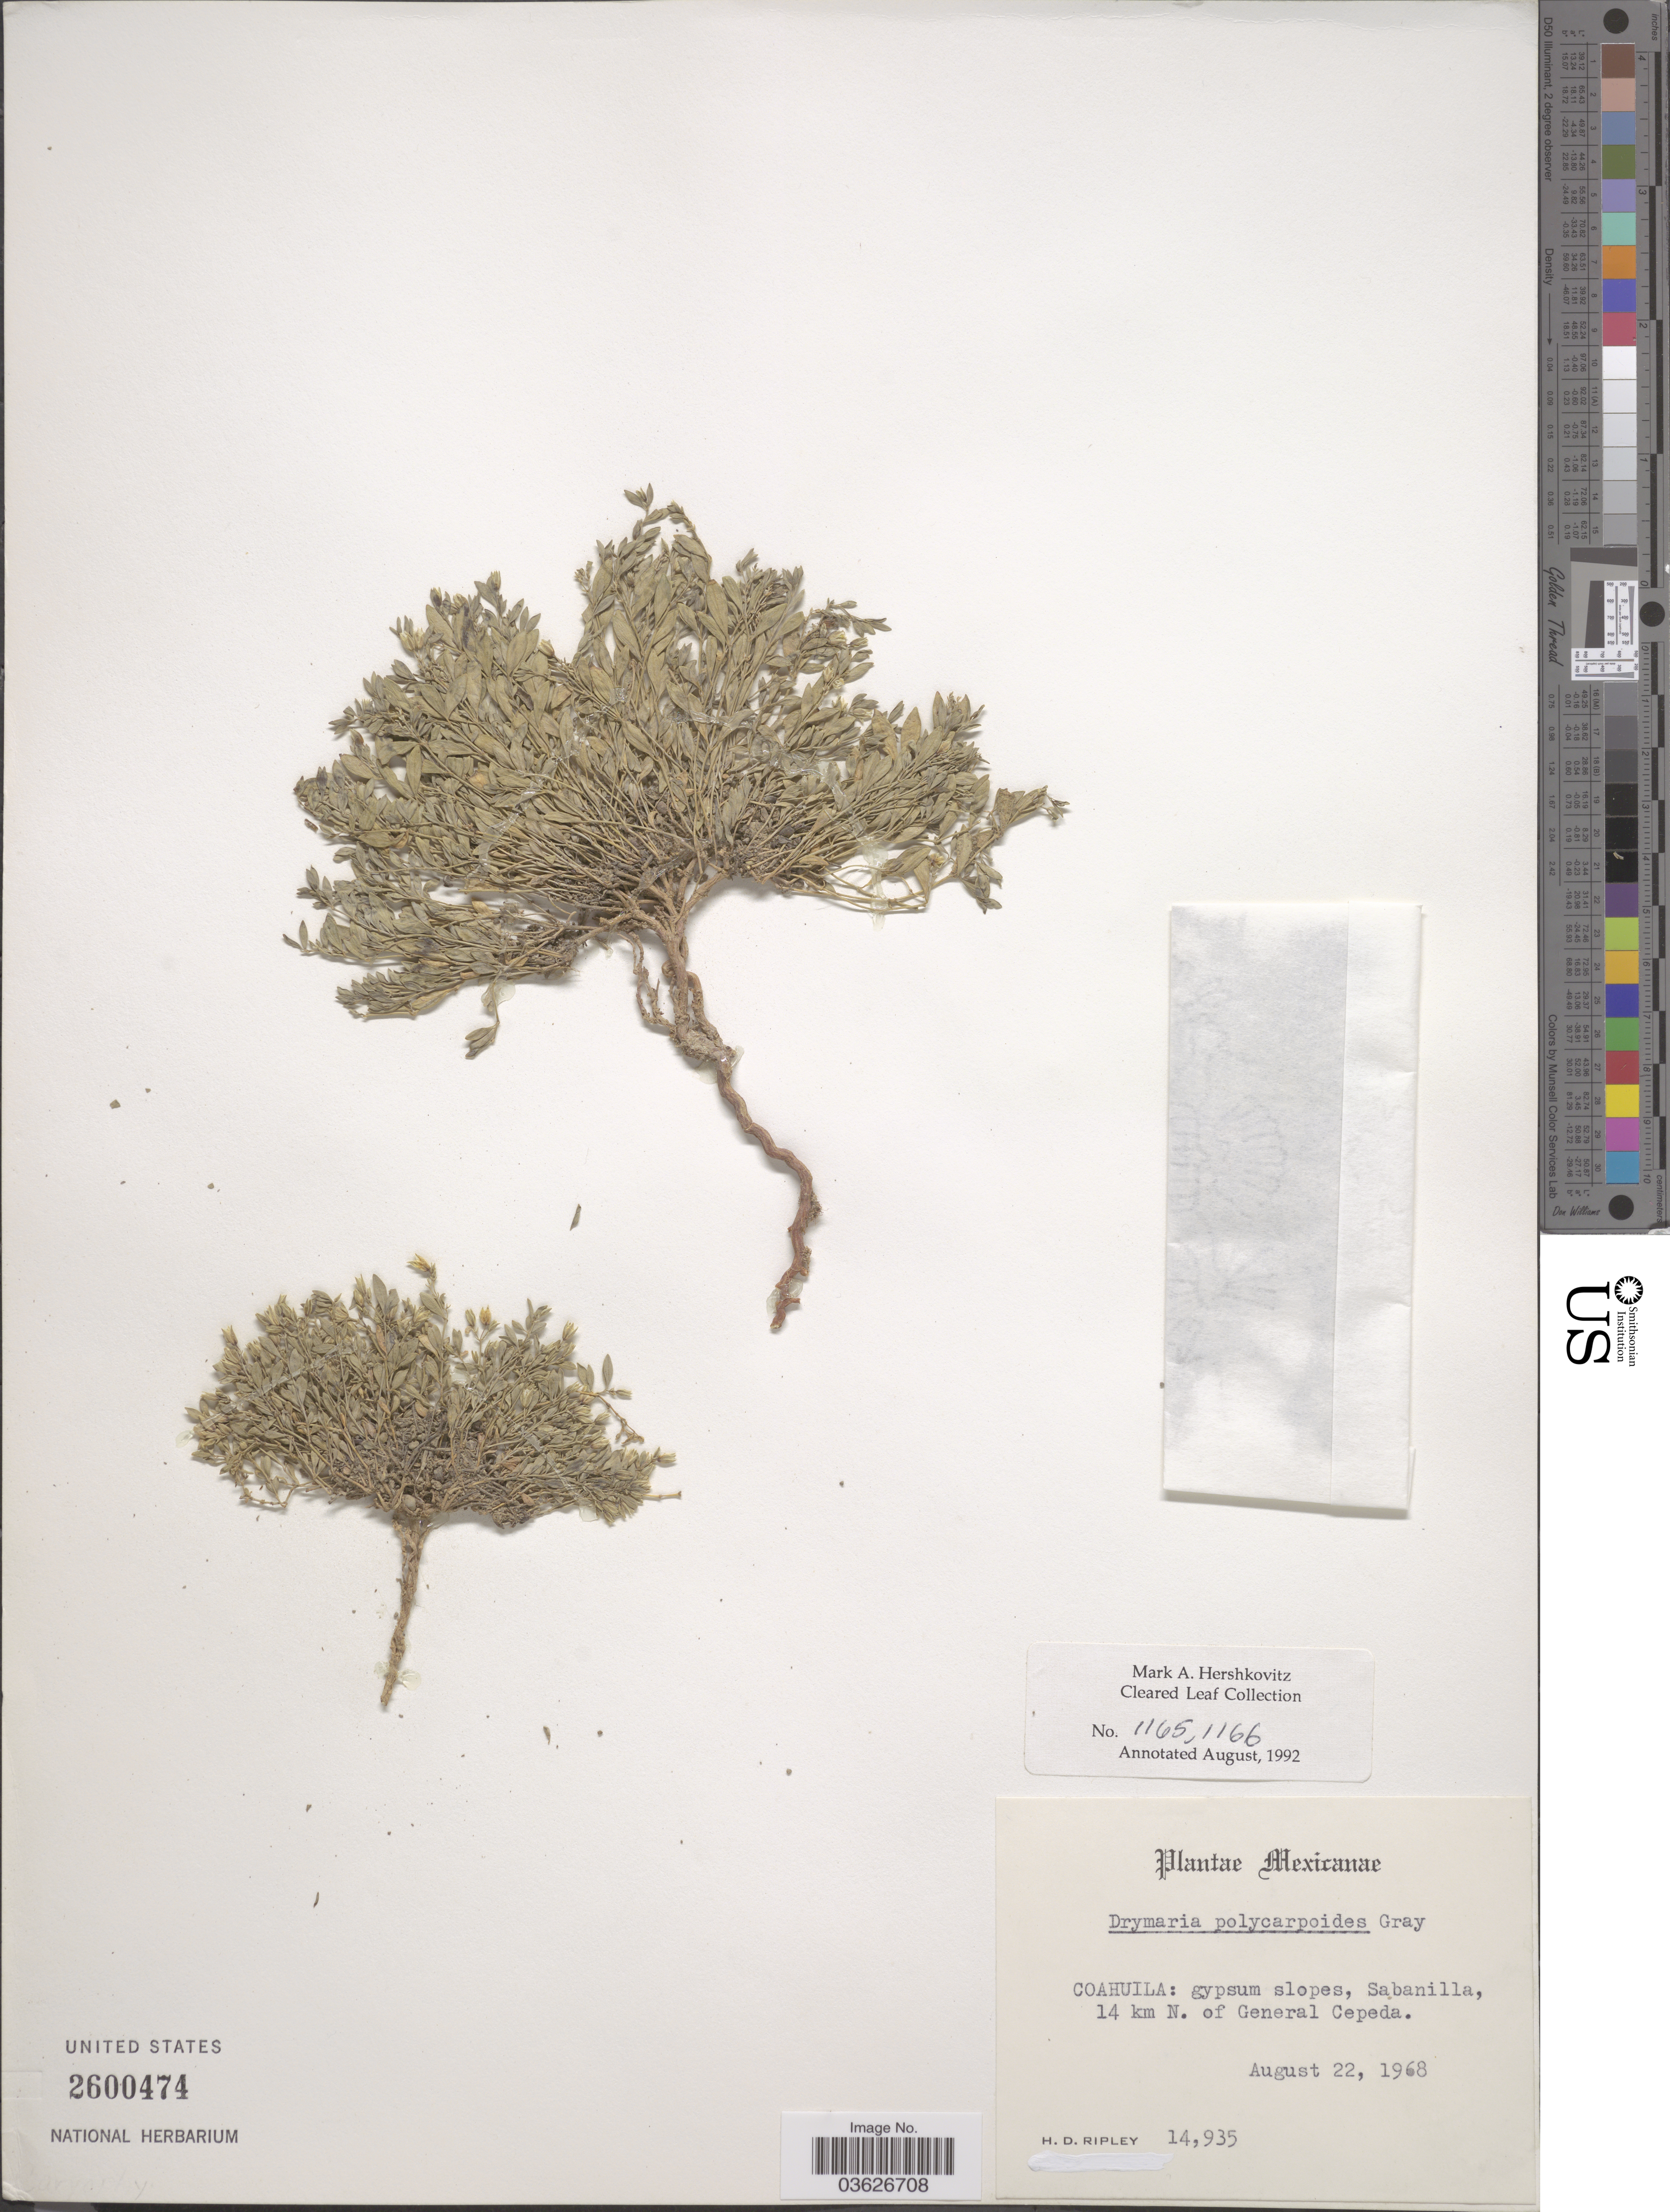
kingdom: Plantae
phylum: Tracheophyta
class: Magnoliopsida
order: Caryophyllales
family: Caryophyllaceae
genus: Drymaria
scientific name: Drymaria polycarpoides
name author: A. Gray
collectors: H. Ripley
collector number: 14935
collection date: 1968-08-22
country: Mexico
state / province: Coahuila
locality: Sabanilla, 14 km N. of General Cepeda.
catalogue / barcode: US 2600474